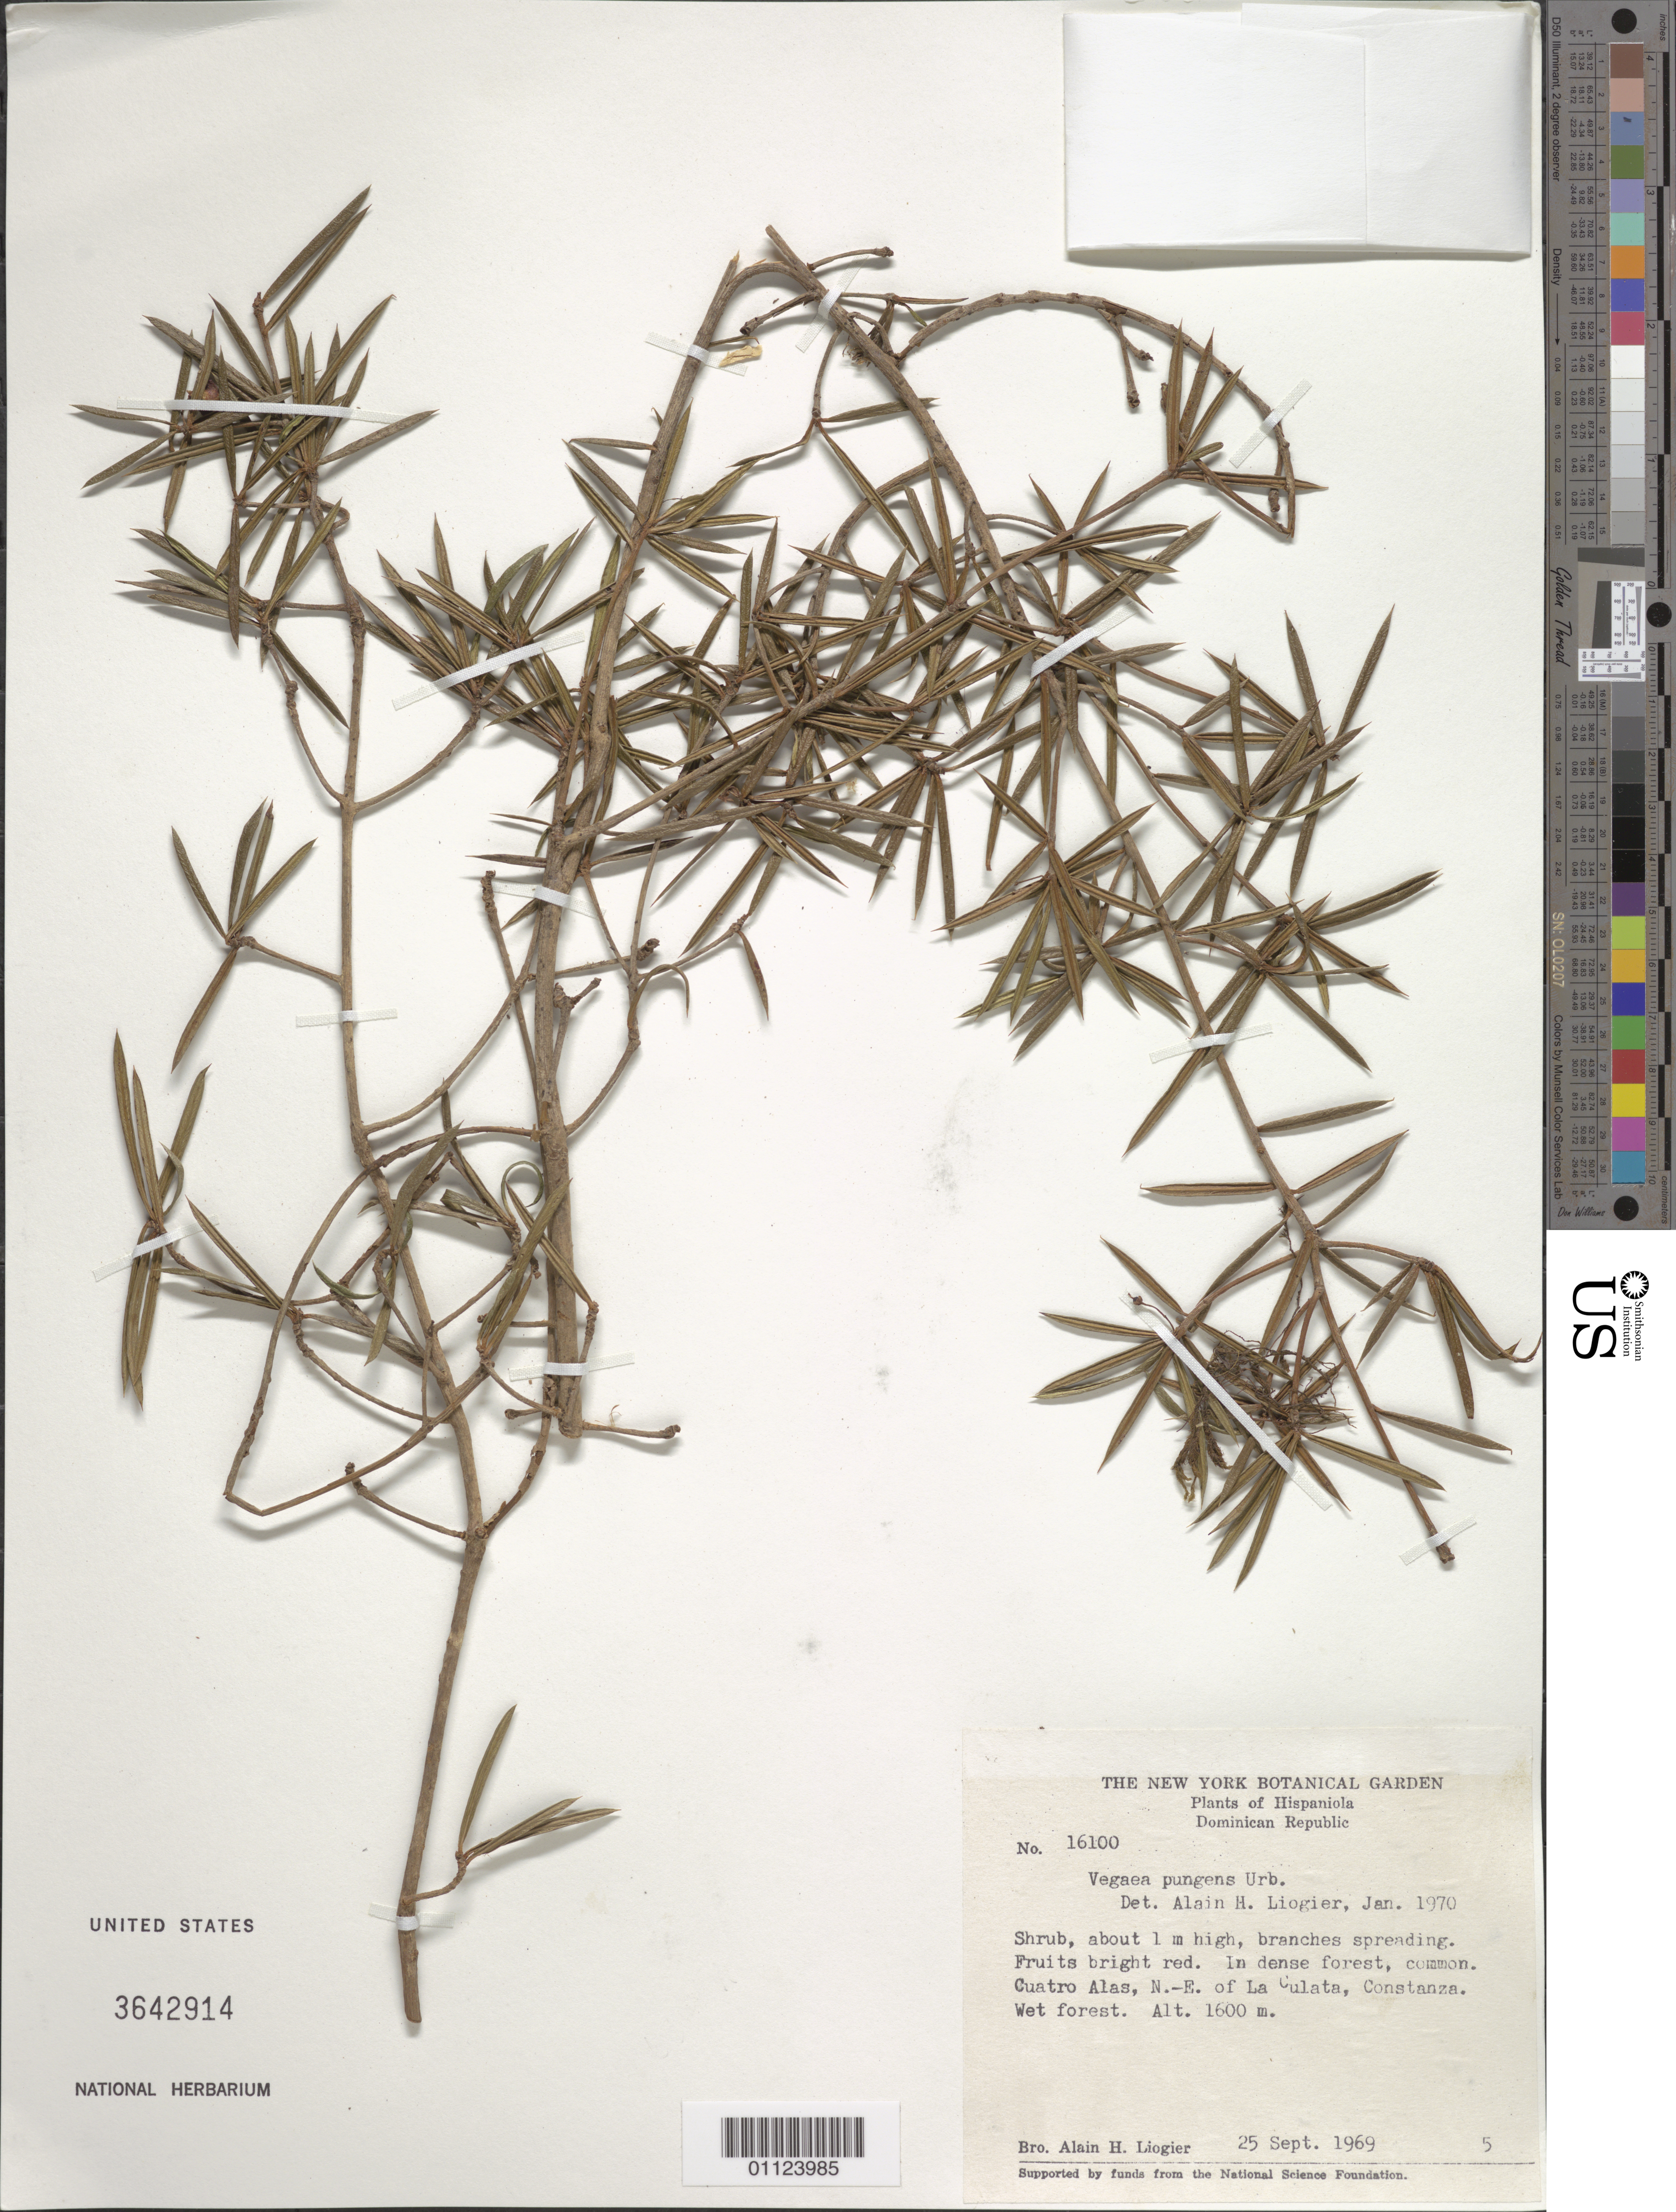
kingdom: Plantae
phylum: Tracheophyta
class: Magnoliopsida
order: Ericales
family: Primulaceae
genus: Vegaea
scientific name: Vegaea pungens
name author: Urb.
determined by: Liogier, Alain H.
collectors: A. H. Liogier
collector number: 16100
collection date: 1969-09-25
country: Dominican Republic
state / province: La Vega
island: Hispaniola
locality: Cuatro Alas, NE of La Culata, Constanza.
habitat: Wet forest. In dense forest. Common.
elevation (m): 1600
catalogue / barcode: US 3642914